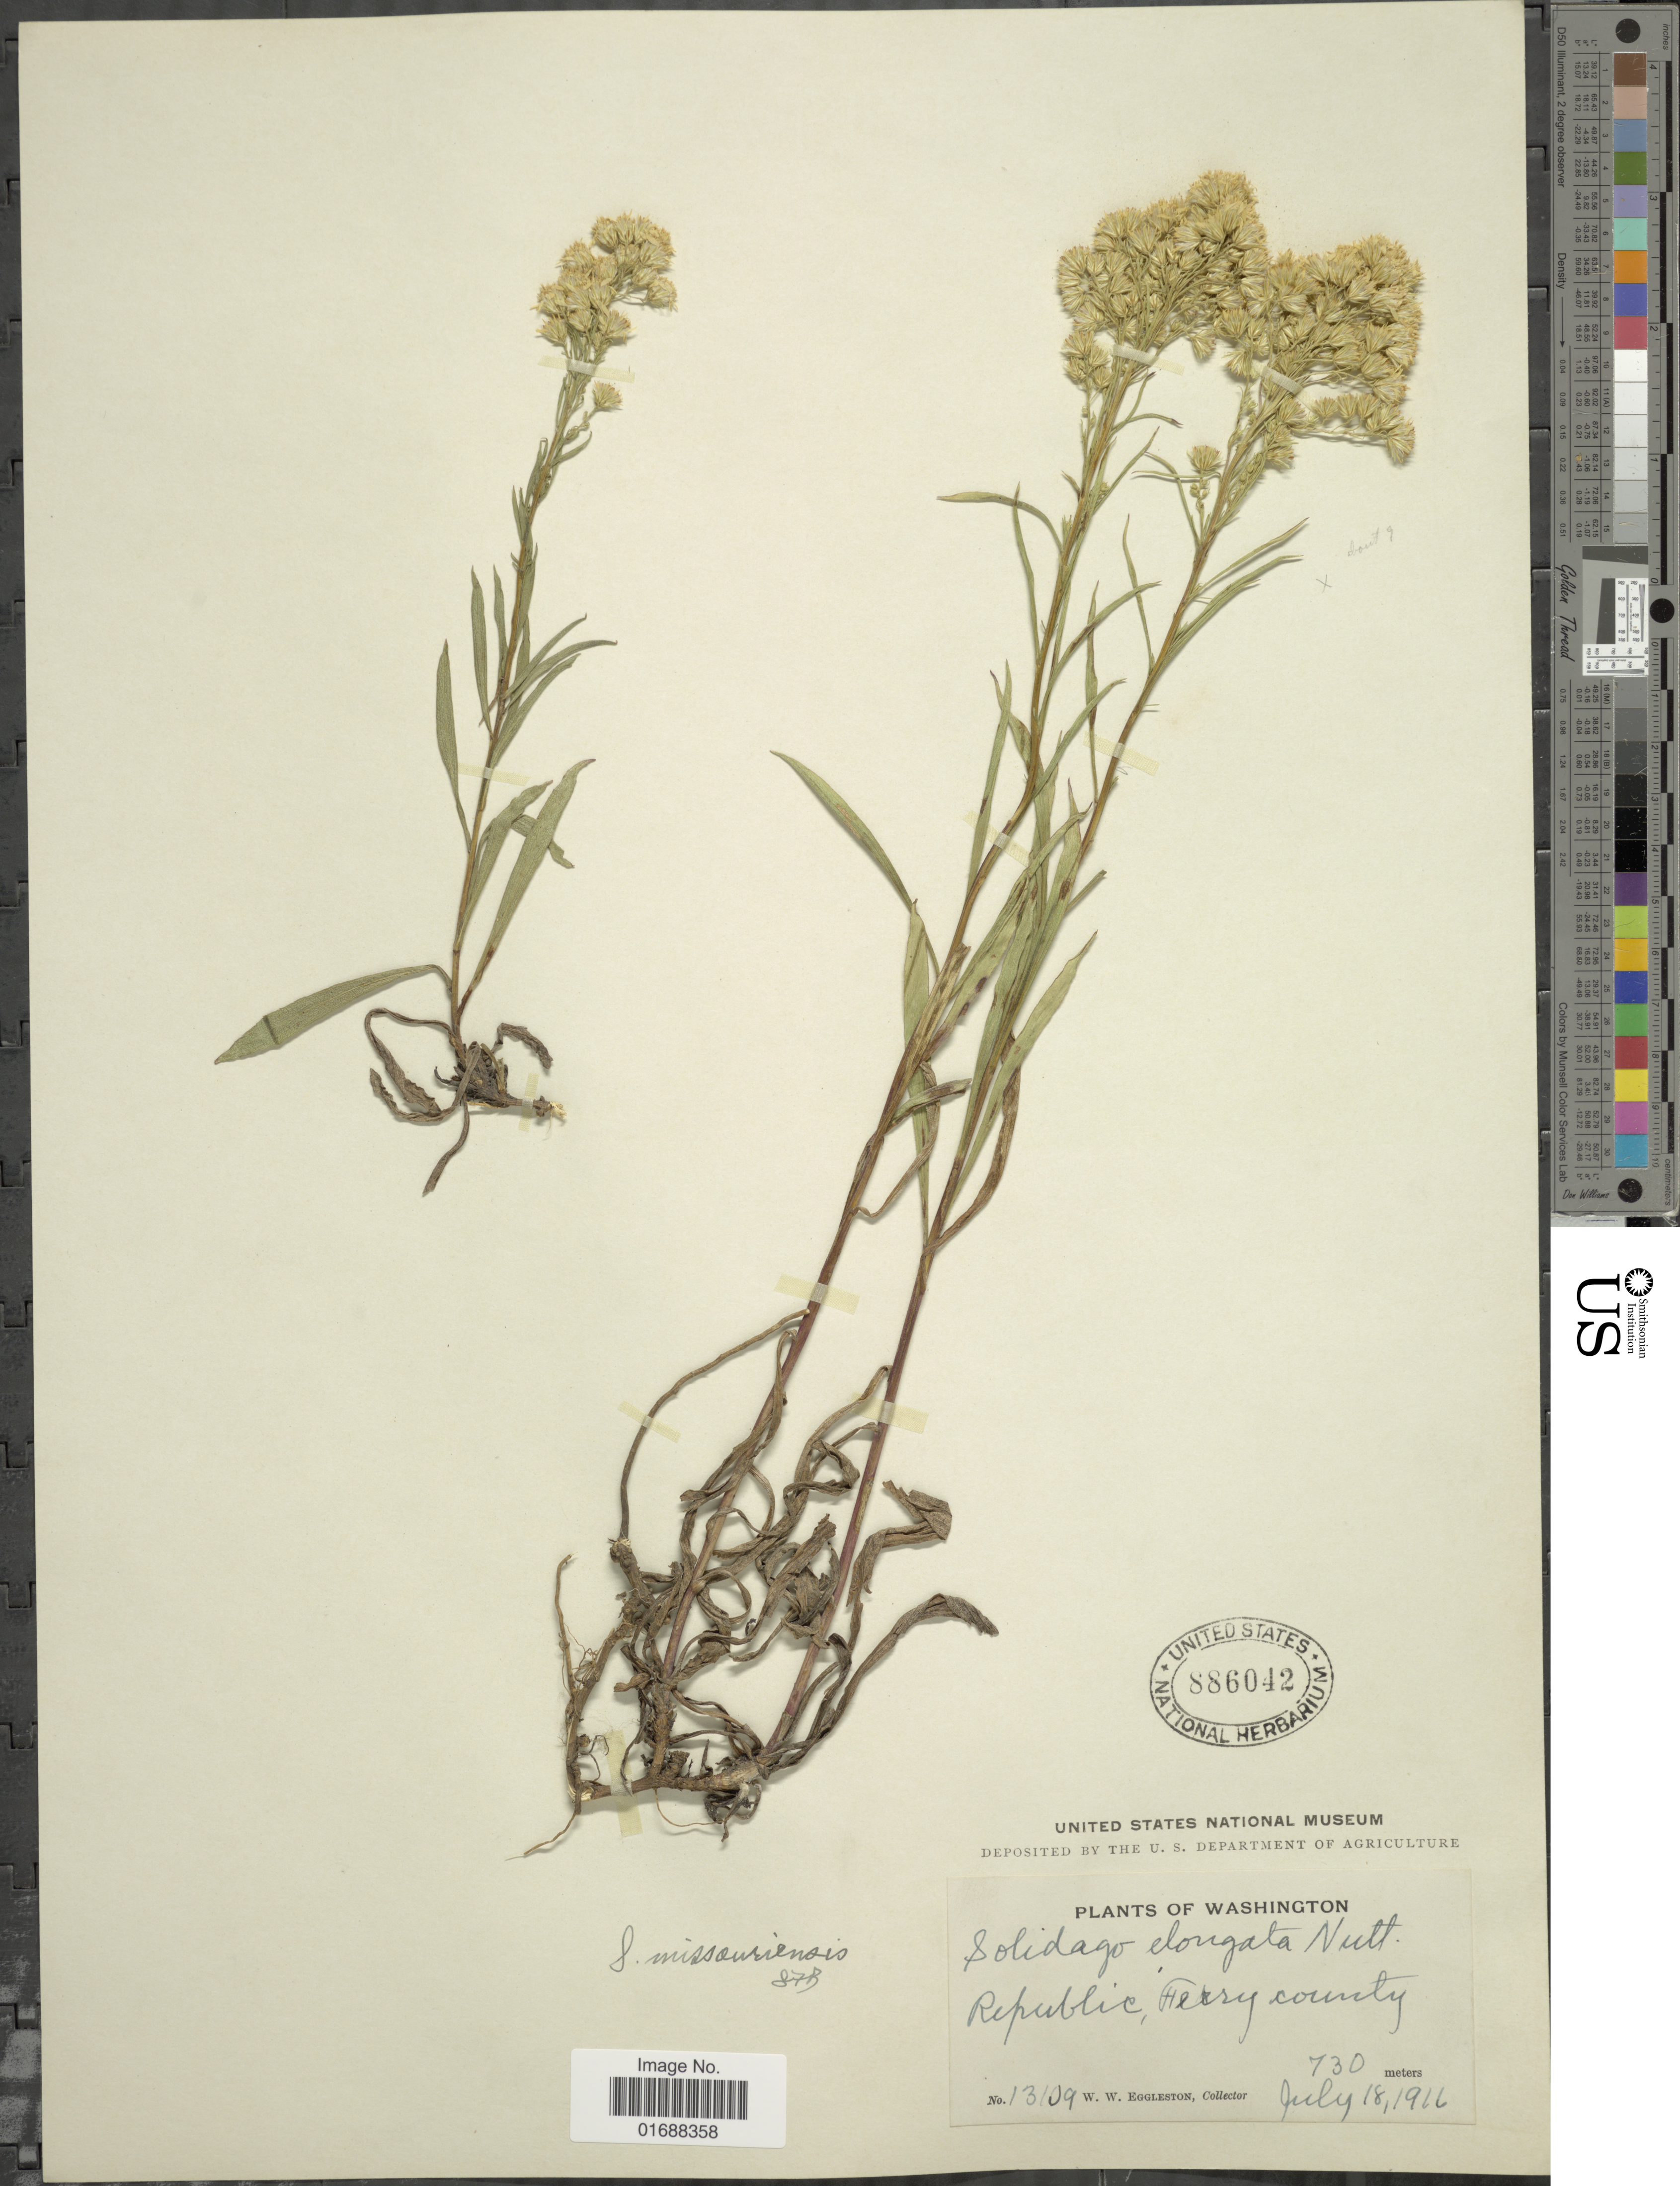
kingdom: Plantae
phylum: Tracheophyta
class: Magnoliopsida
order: Asterales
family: Asteraceae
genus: Solidago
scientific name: Solidago missouriensis var. missouriensis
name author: Nutt.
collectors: W. W. Eggleston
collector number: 13109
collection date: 1916-07-18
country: United States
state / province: Washington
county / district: Ferry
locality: Republic, Ferry County.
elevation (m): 730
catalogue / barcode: US 886042